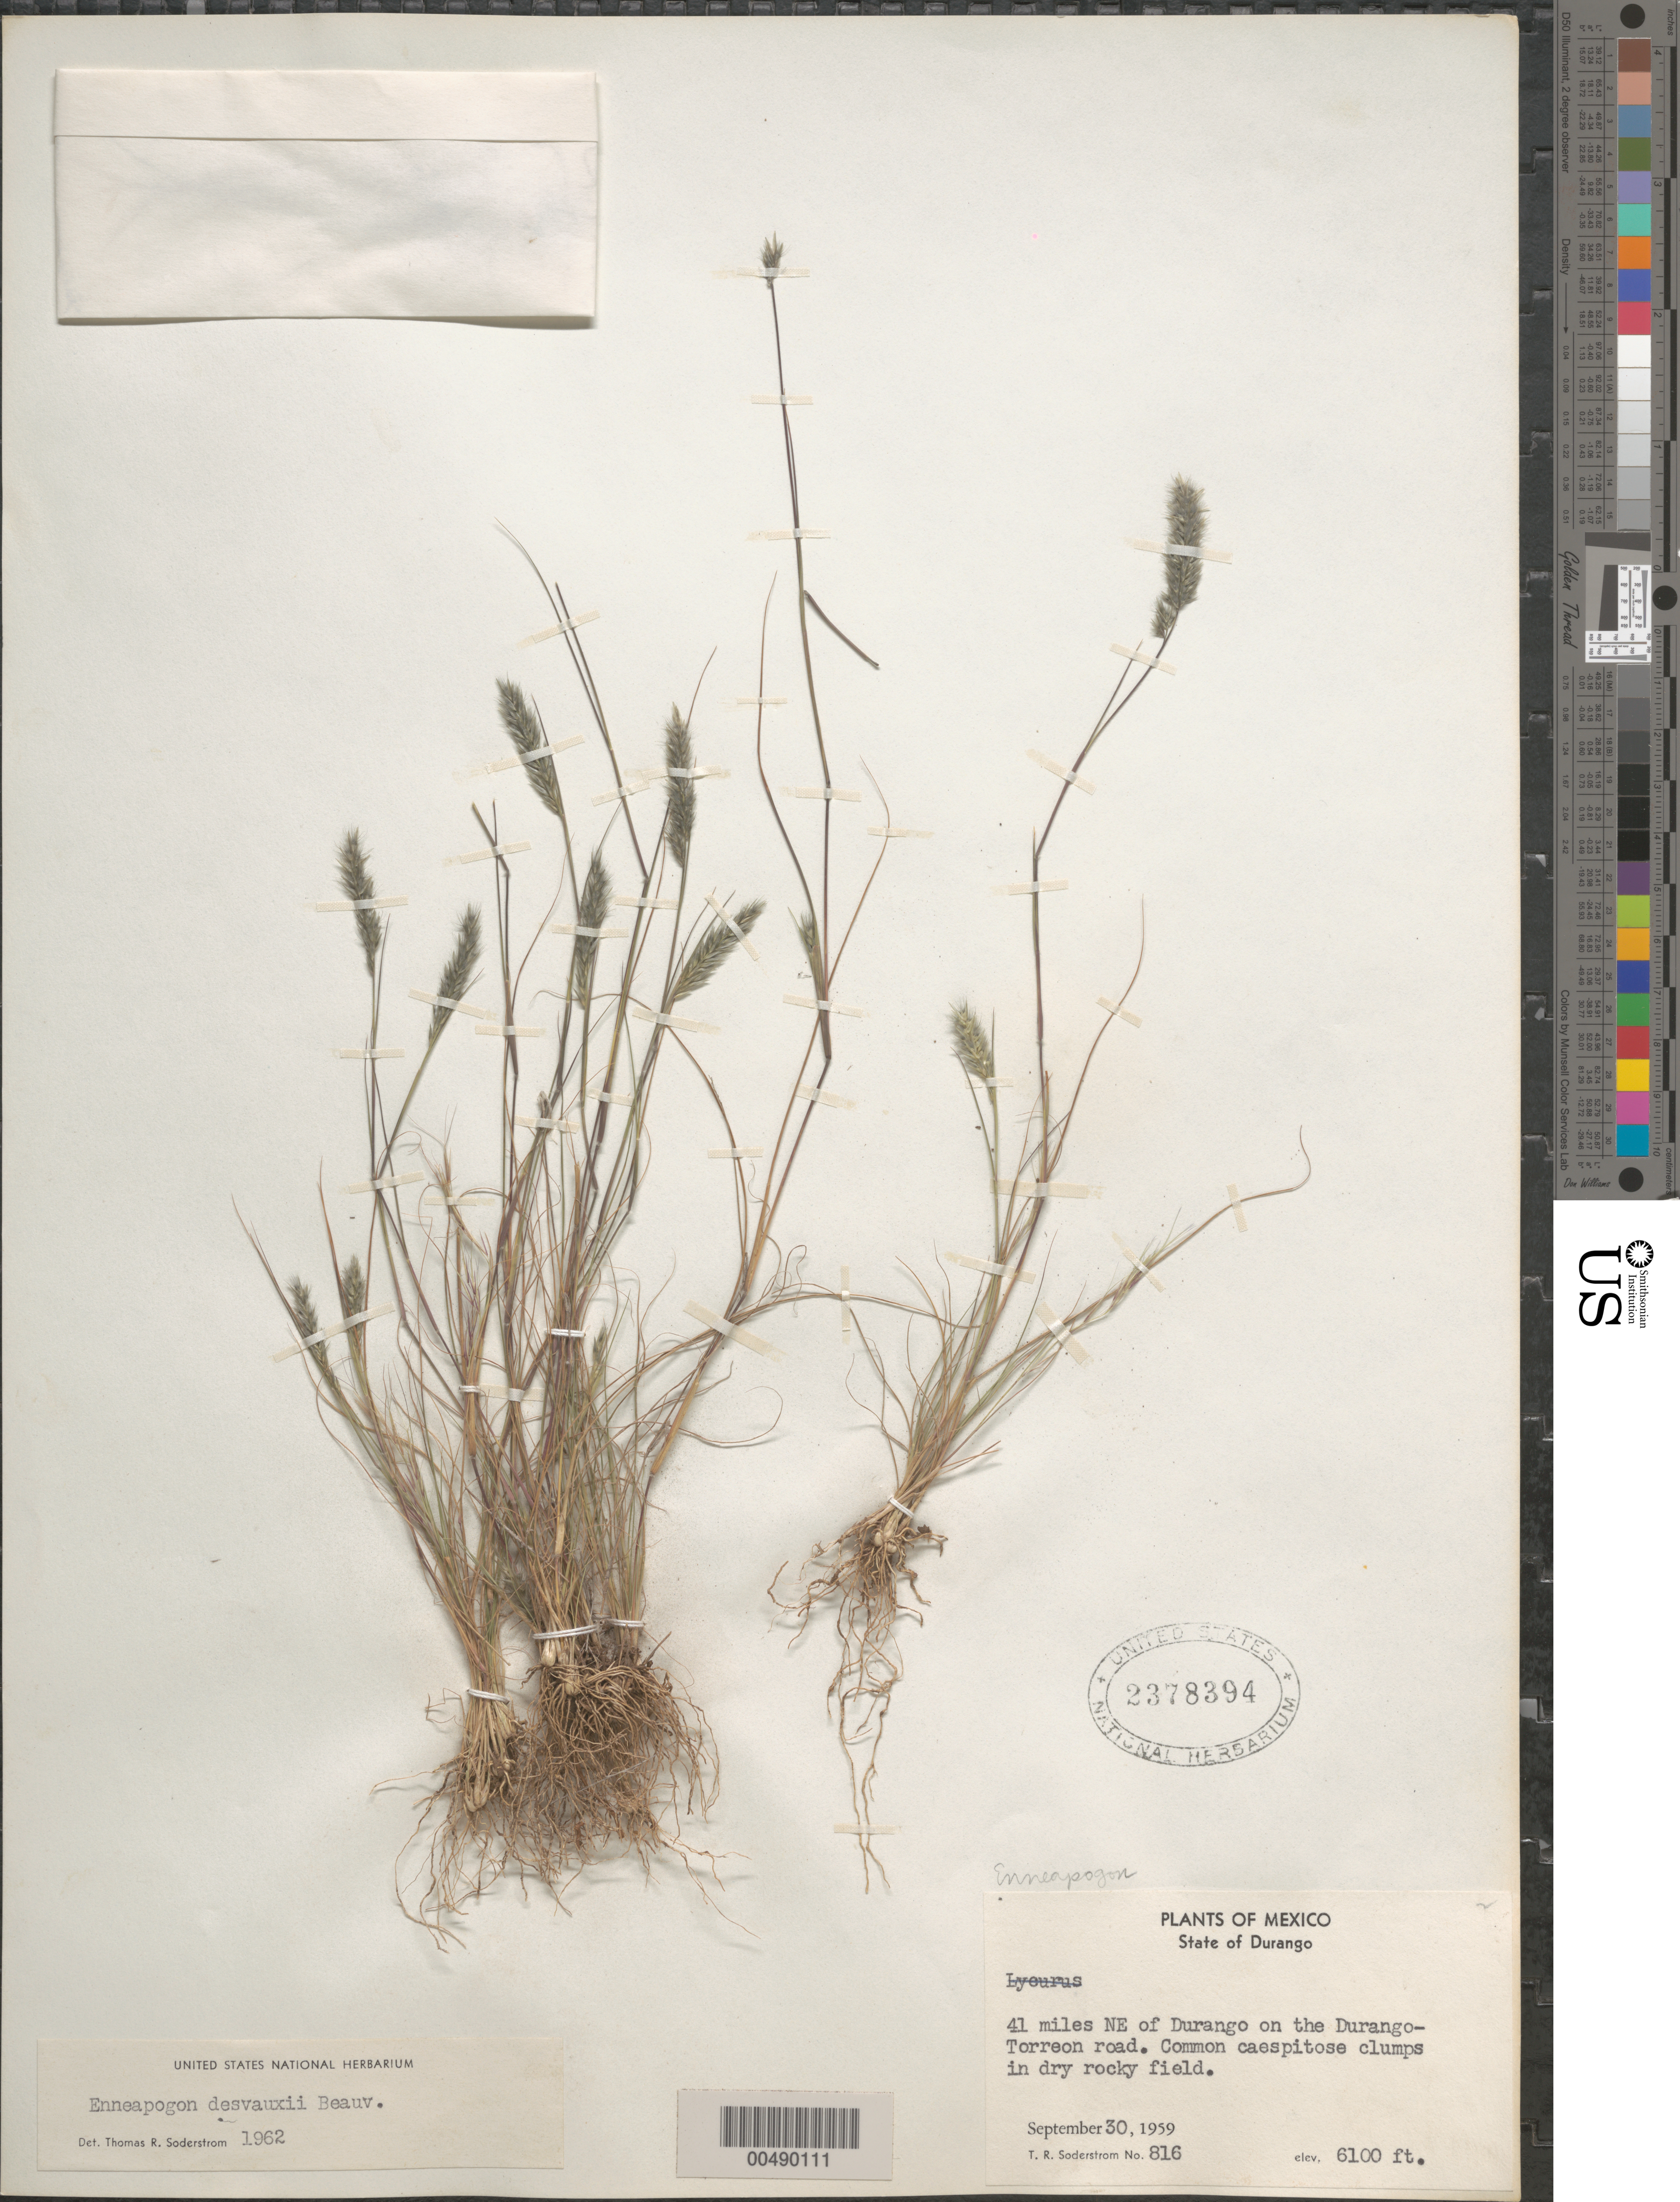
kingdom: Plantae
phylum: Tracheophyta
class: Liliopsida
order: Poales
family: Poaceae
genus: Enneapogon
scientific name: Enneapogon desvauxii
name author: P. Beauv.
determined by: Soderstrom, T. R.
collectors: T. R. Soderstrom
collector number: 816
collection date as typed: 30 Sep 1959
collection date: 1959-09-30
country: Mexico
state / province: Durango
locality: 41 mi NE of Durango on the Durango-Torreon rd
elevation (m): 1859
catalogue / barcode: US 2378394